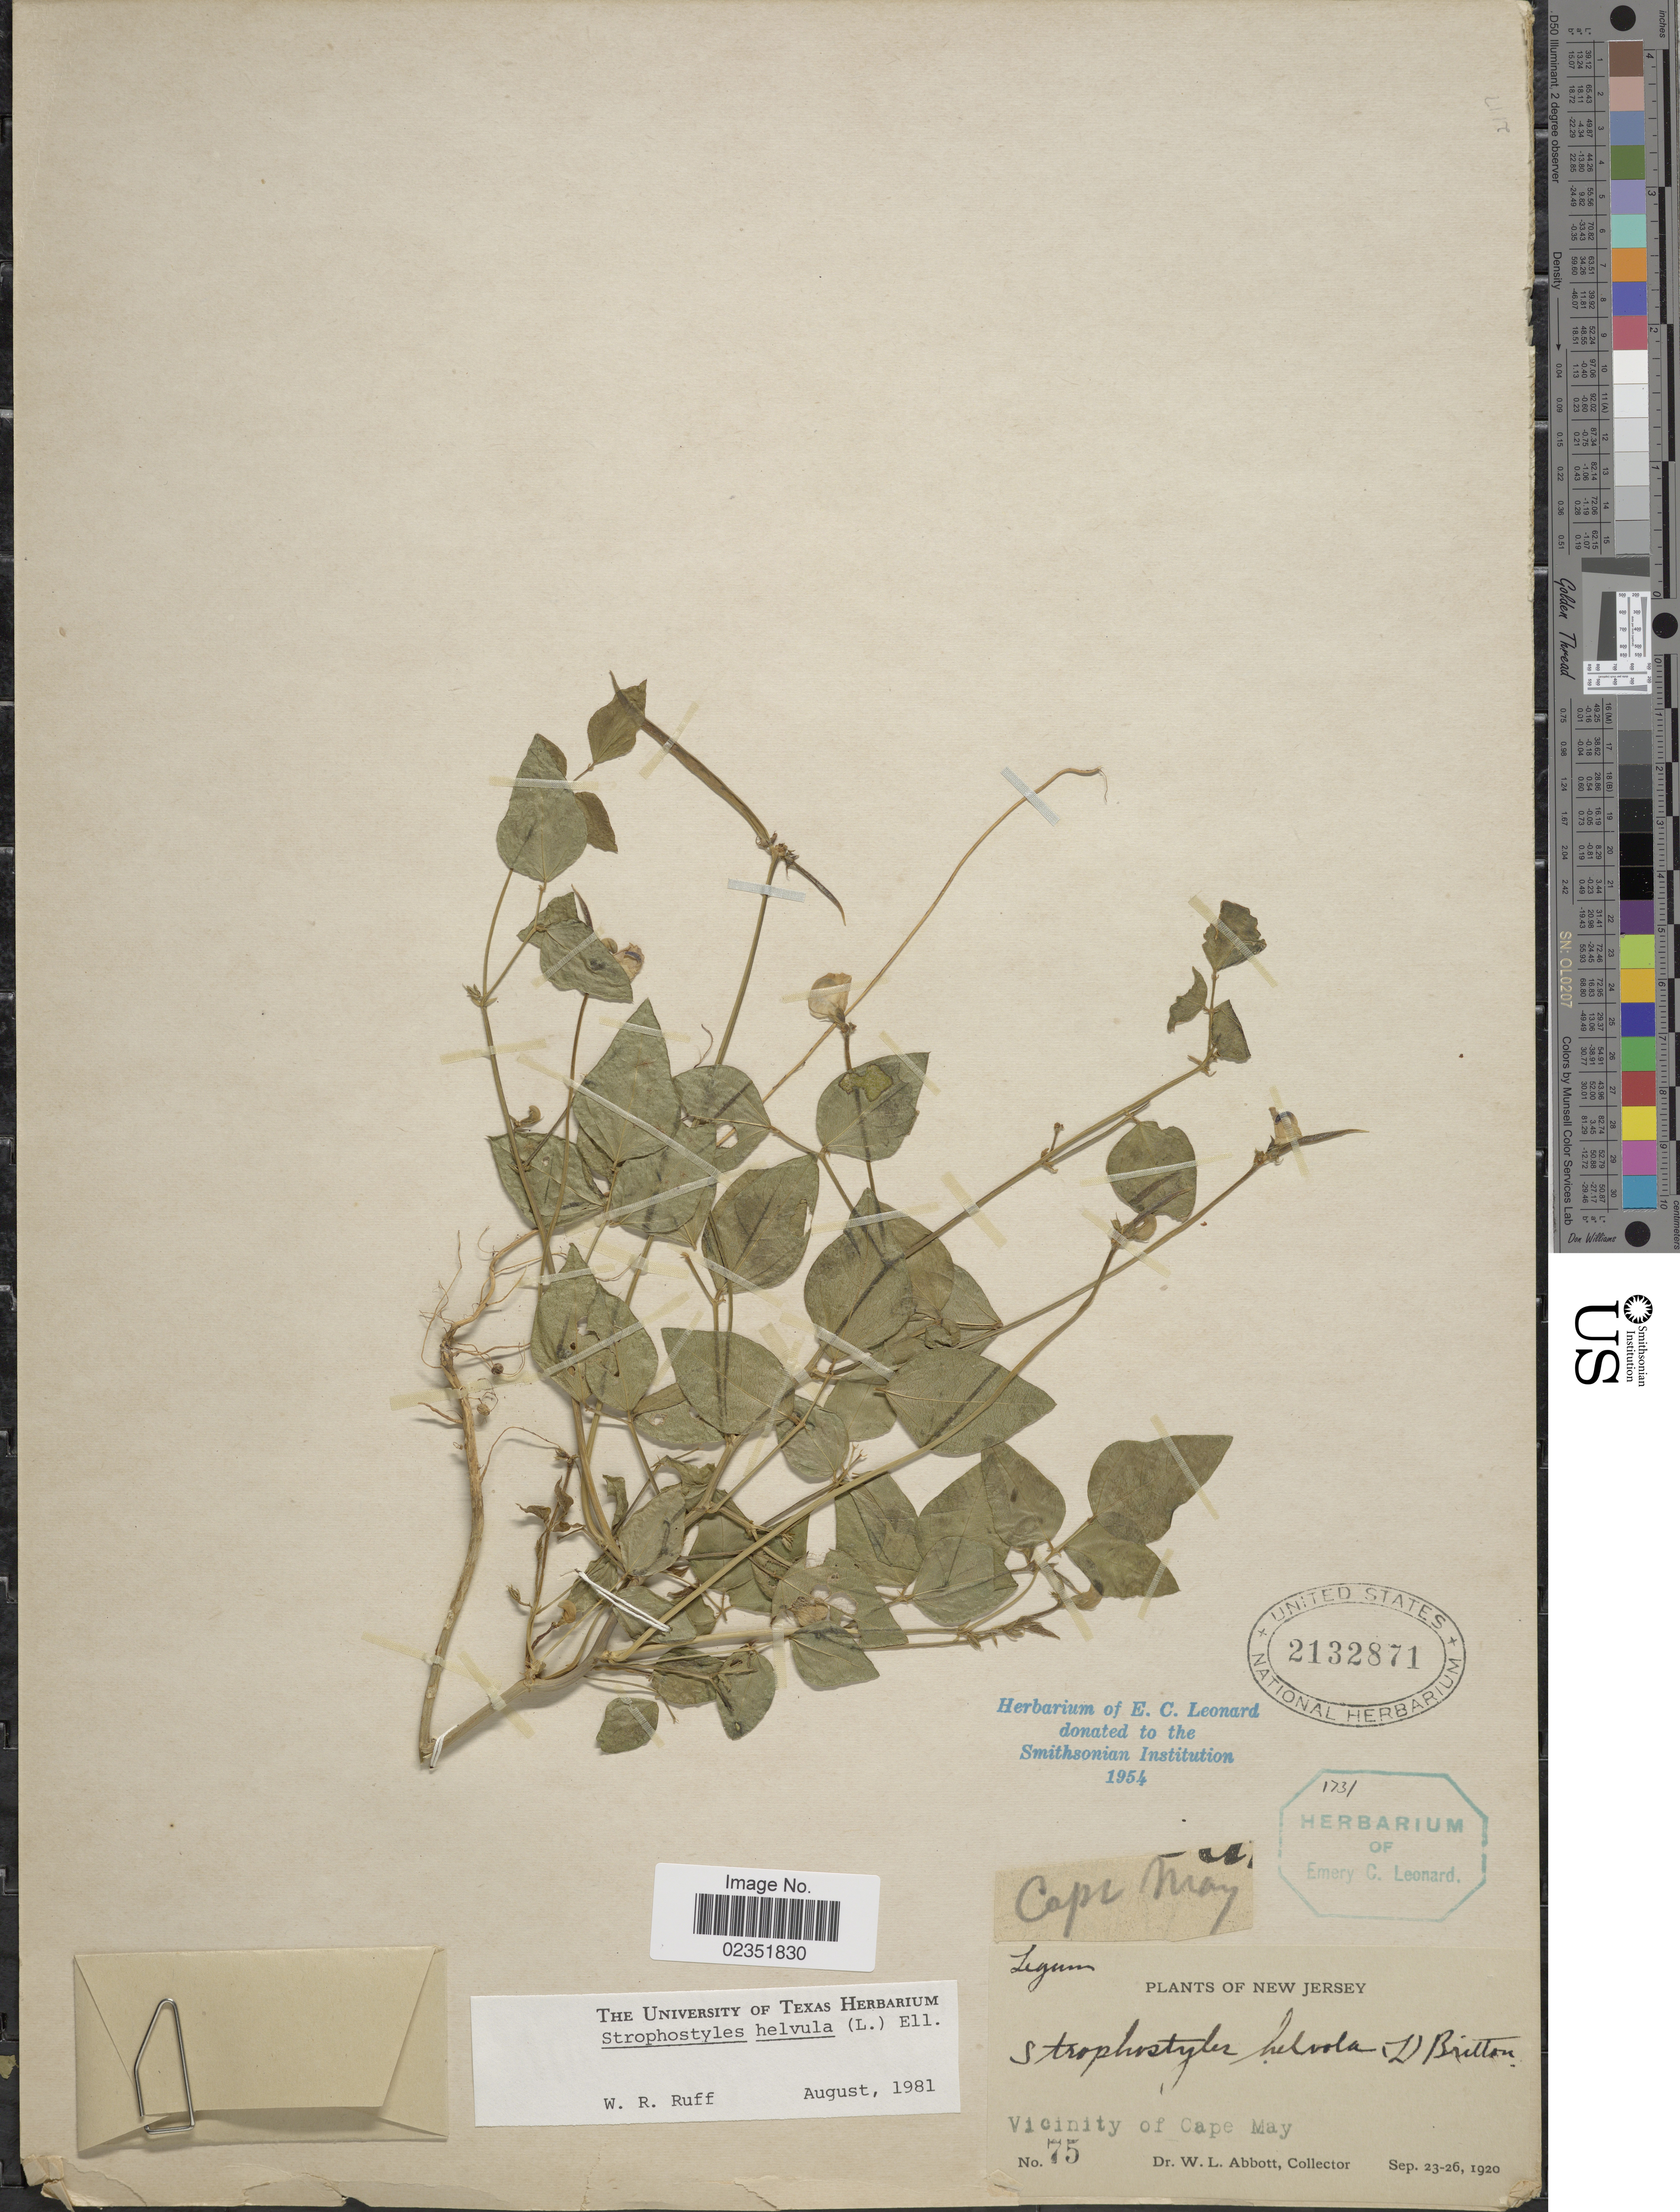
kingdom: Plantae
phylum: Tracheophyta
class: Magnoliopsida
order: Fabales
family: Fabaceae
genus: Strophostyles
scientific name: Strophostyles helvola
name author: (L.) Elliott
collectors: W. L. Abbott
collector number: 75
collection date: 1920-09-23/1920-09-26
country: United States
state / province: New Jersey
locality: Vicinity of Cape May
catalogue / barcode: US 2132871